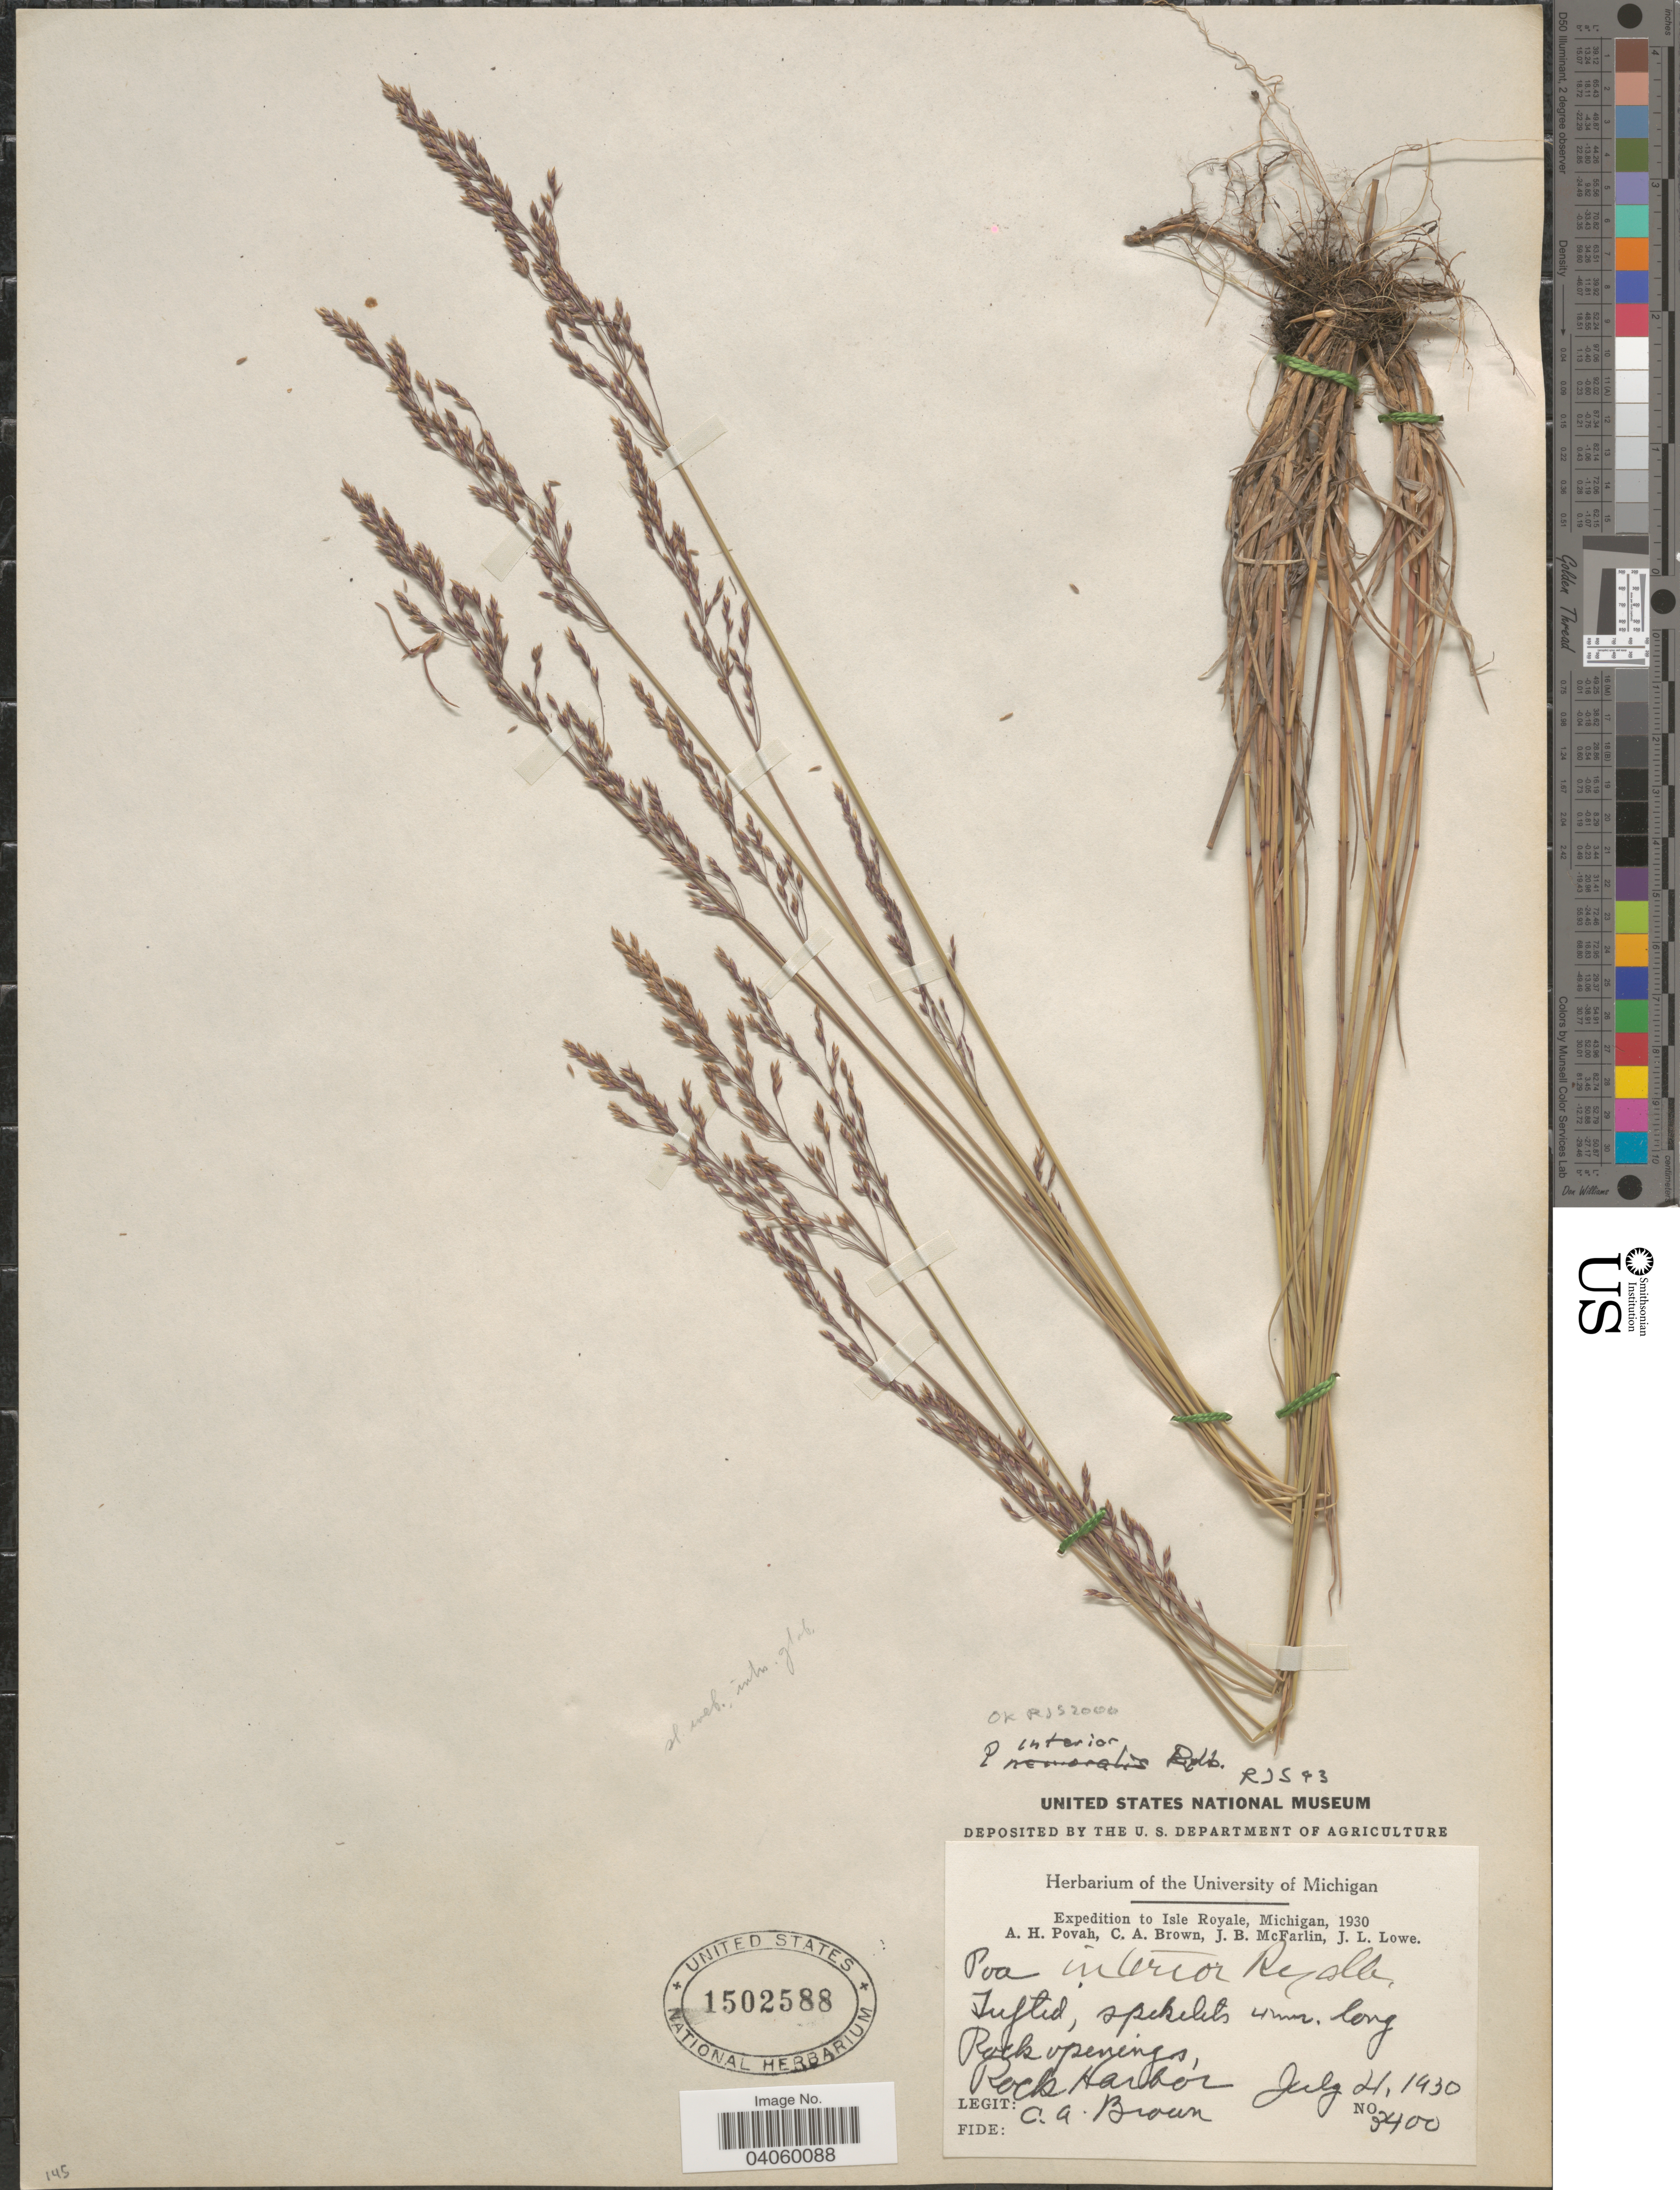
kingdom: Plantae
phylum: Tracheophyta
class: Liliopsida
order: Poales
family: Poaceae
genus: Poa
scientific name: Poa nemoralis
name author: L.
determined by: Soreng, Robert J., Research Associate (BOT), Smithsonian Institution - National Museum of Natural History (UNITED STATES)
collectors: C. A. Brown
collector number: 3400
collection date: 1930-07-04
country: United States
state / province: Michigan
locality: Isle Royale. Rock Harbor.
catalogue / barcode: US 1502588